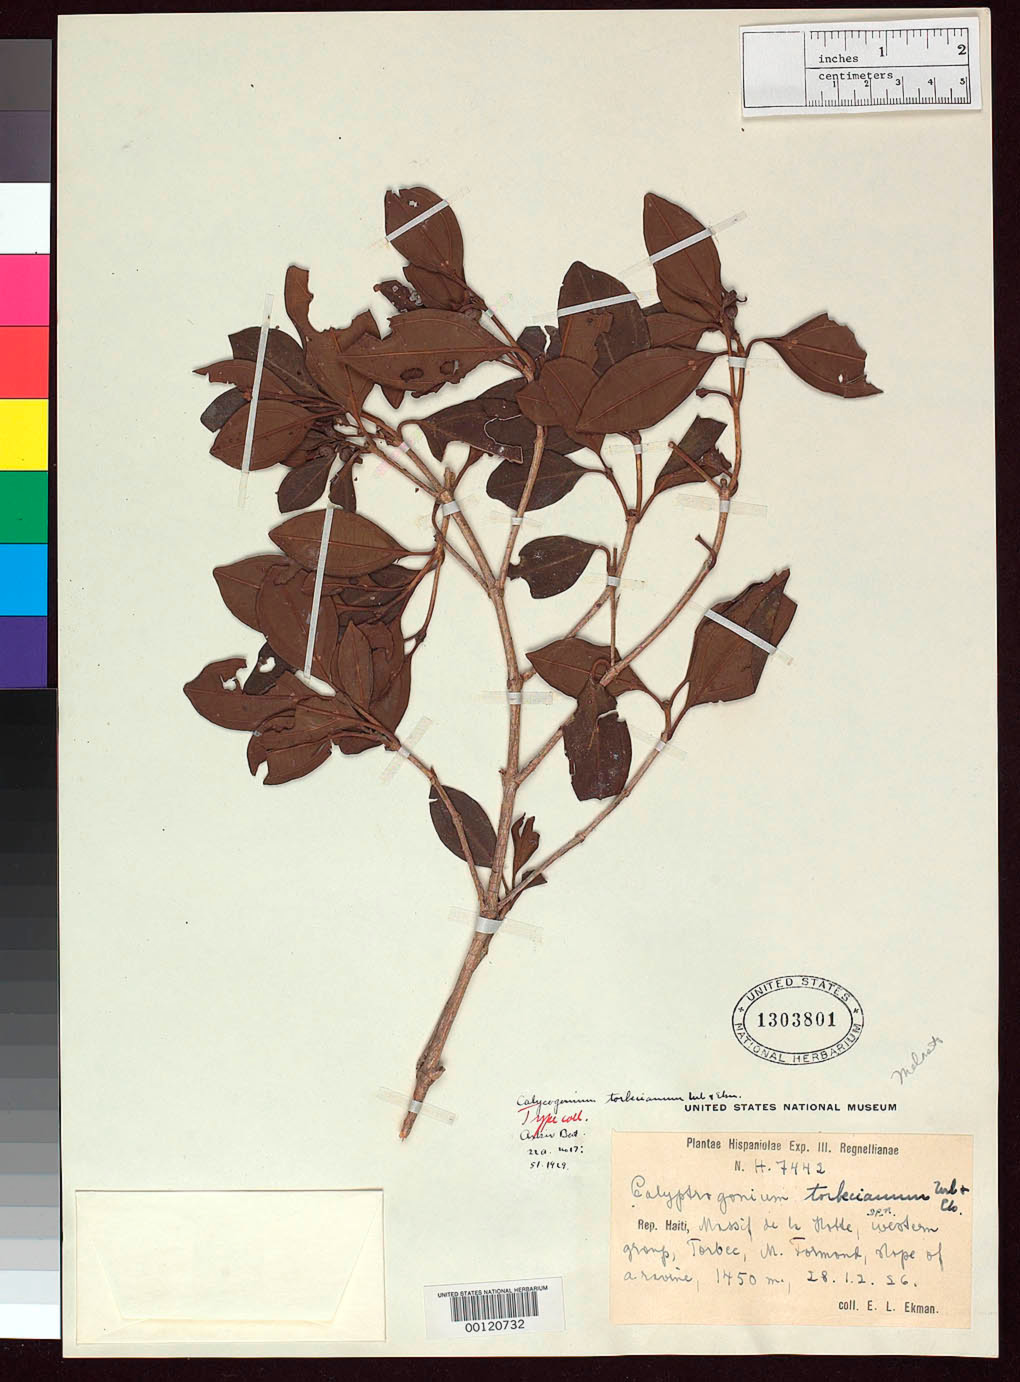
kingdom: Plantae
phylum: Tracheophyta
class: Magnoliopsida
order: Myrtales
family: Melastomataceae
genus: Calycogonium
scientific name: Calycogonium torbecianum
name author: Urb. & Ekman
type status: Isotype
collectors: E. L. Ekman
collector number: H 7442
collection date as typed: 28 Dec 1926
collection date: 1926-12-28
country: Haiti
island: Hispaniola Island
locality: Massif de la Hotte in parte occidental, prope Trobec in Mome-Formon.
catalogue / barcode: US 1303801